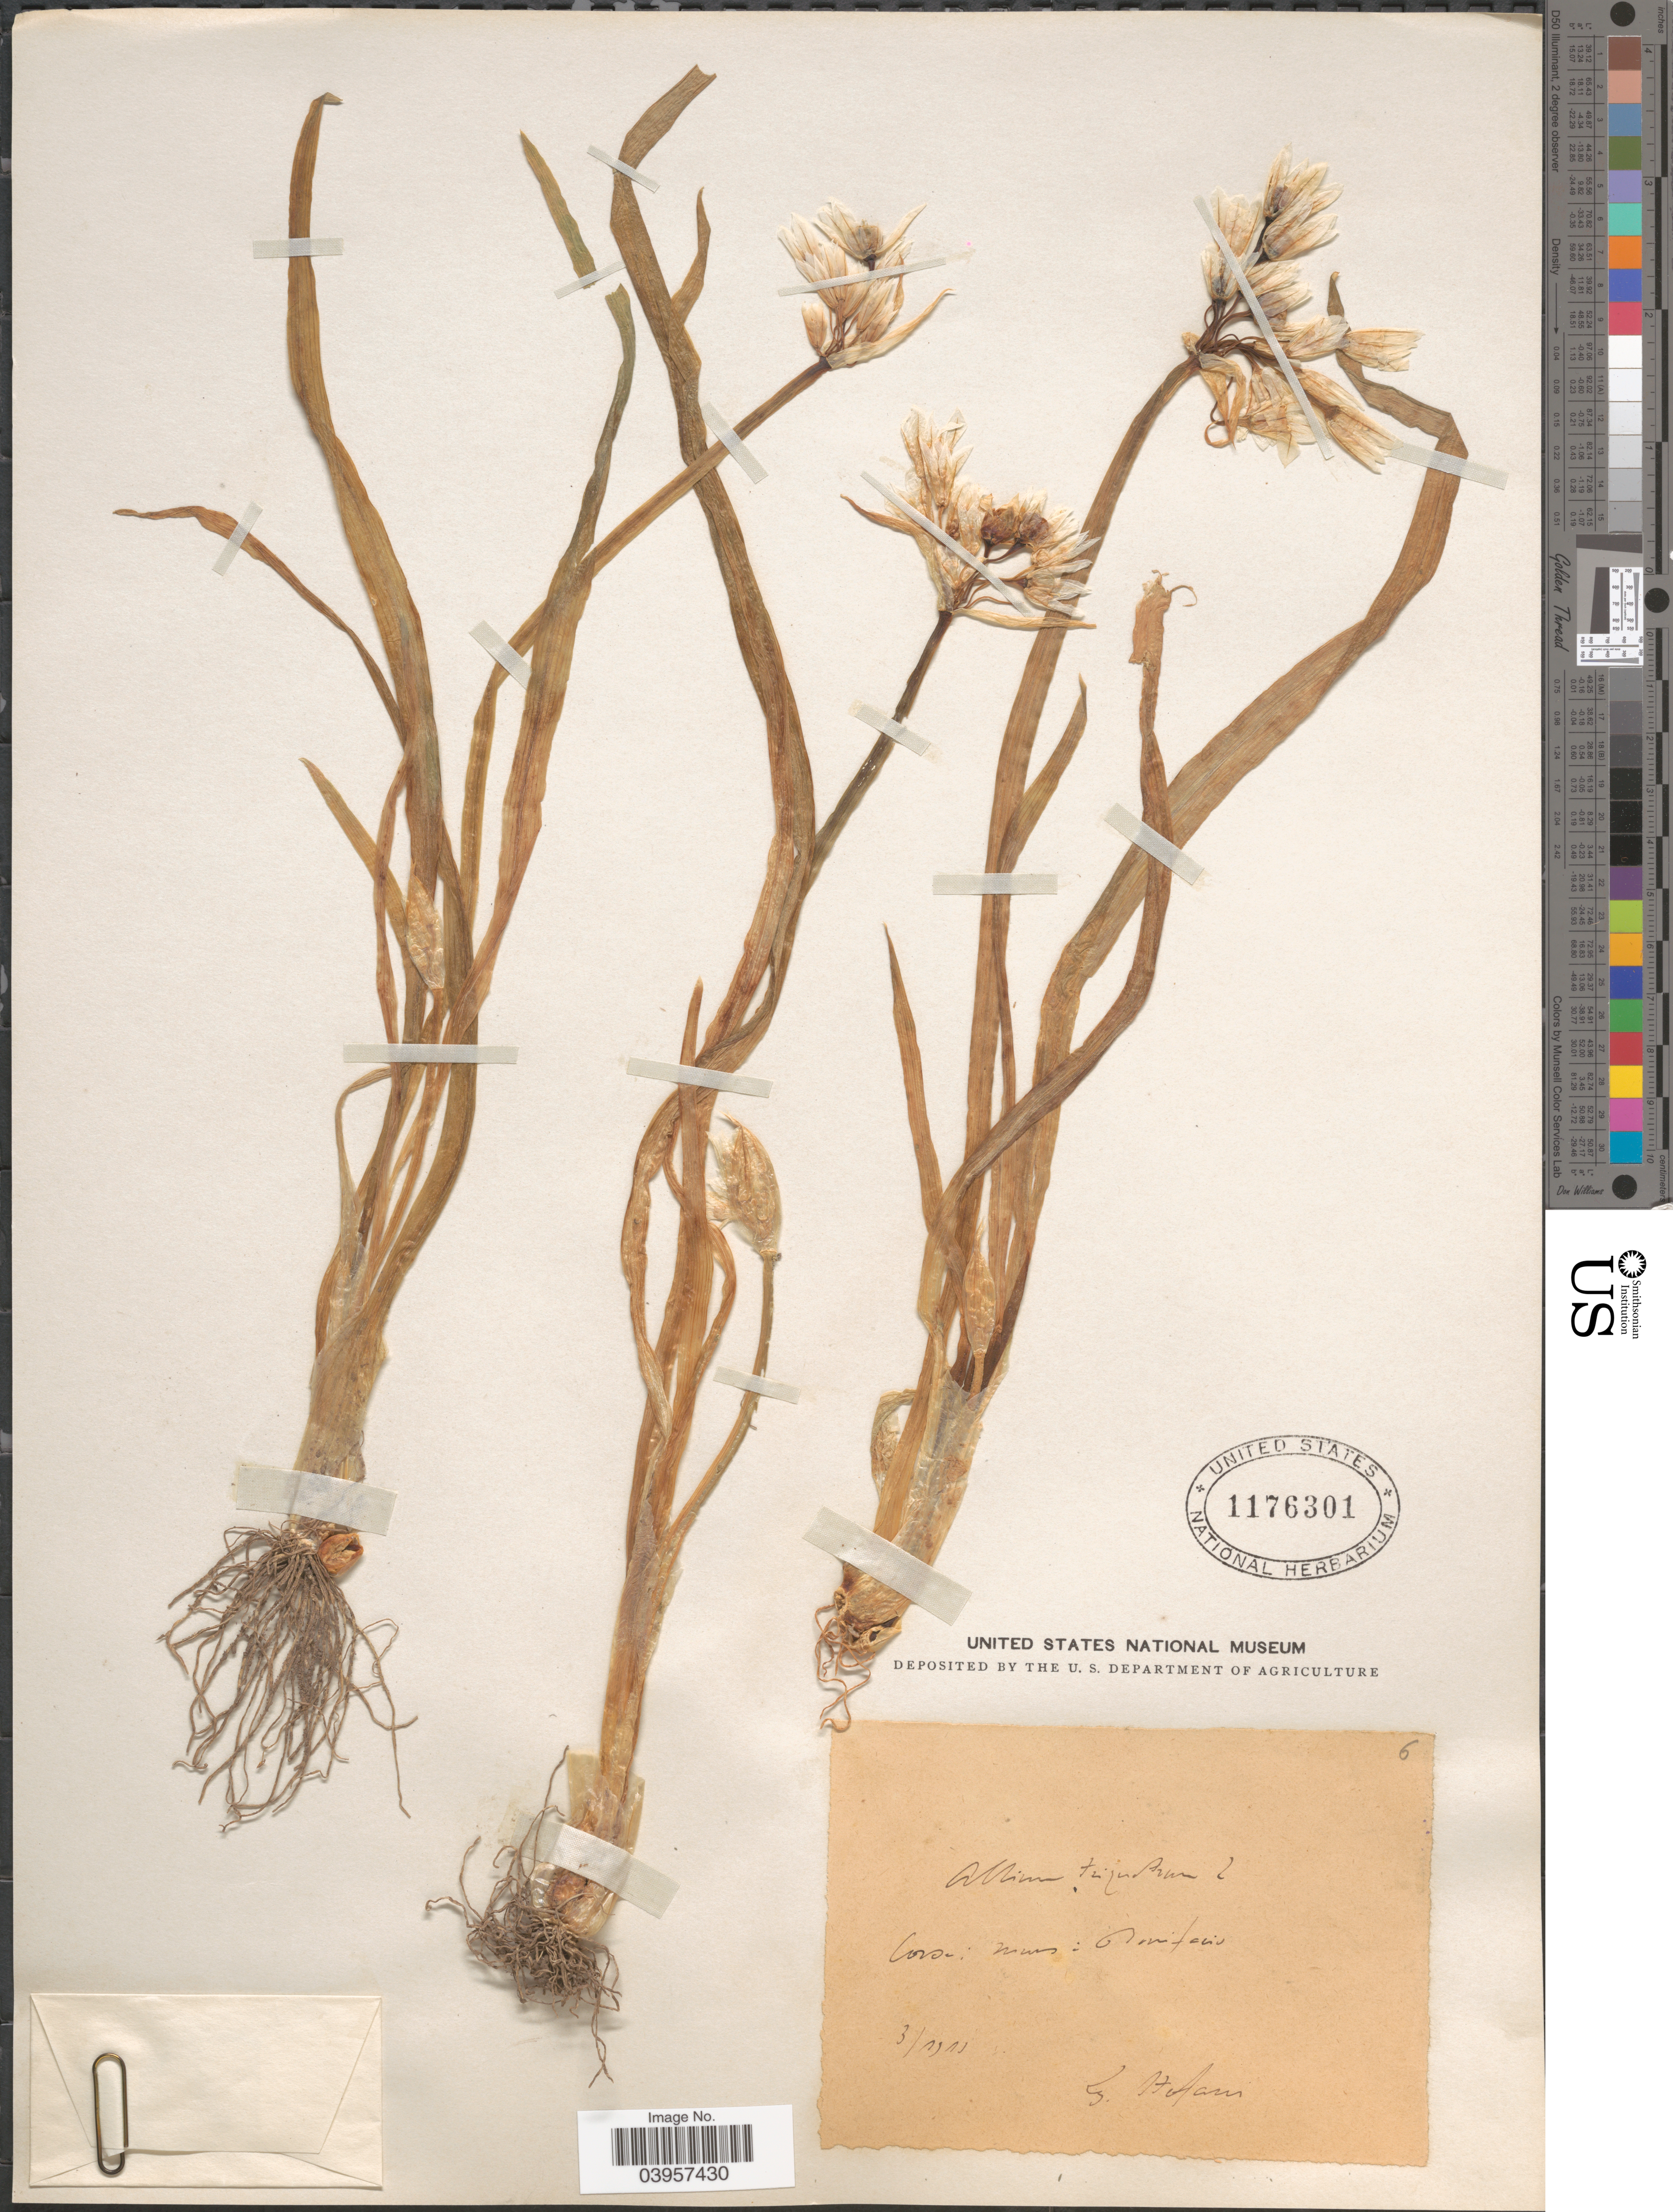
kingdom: Plantae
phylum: Tracheophyta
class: Liliopsida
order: Asparagales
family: Amaryllidaceae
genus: Allium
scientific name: Allium triquetrum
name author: L.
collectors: Hofam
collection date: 1913-03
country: France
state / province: Corsica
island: Corse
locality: Corse: Muns Pomiferio.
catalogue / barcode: US 1176301